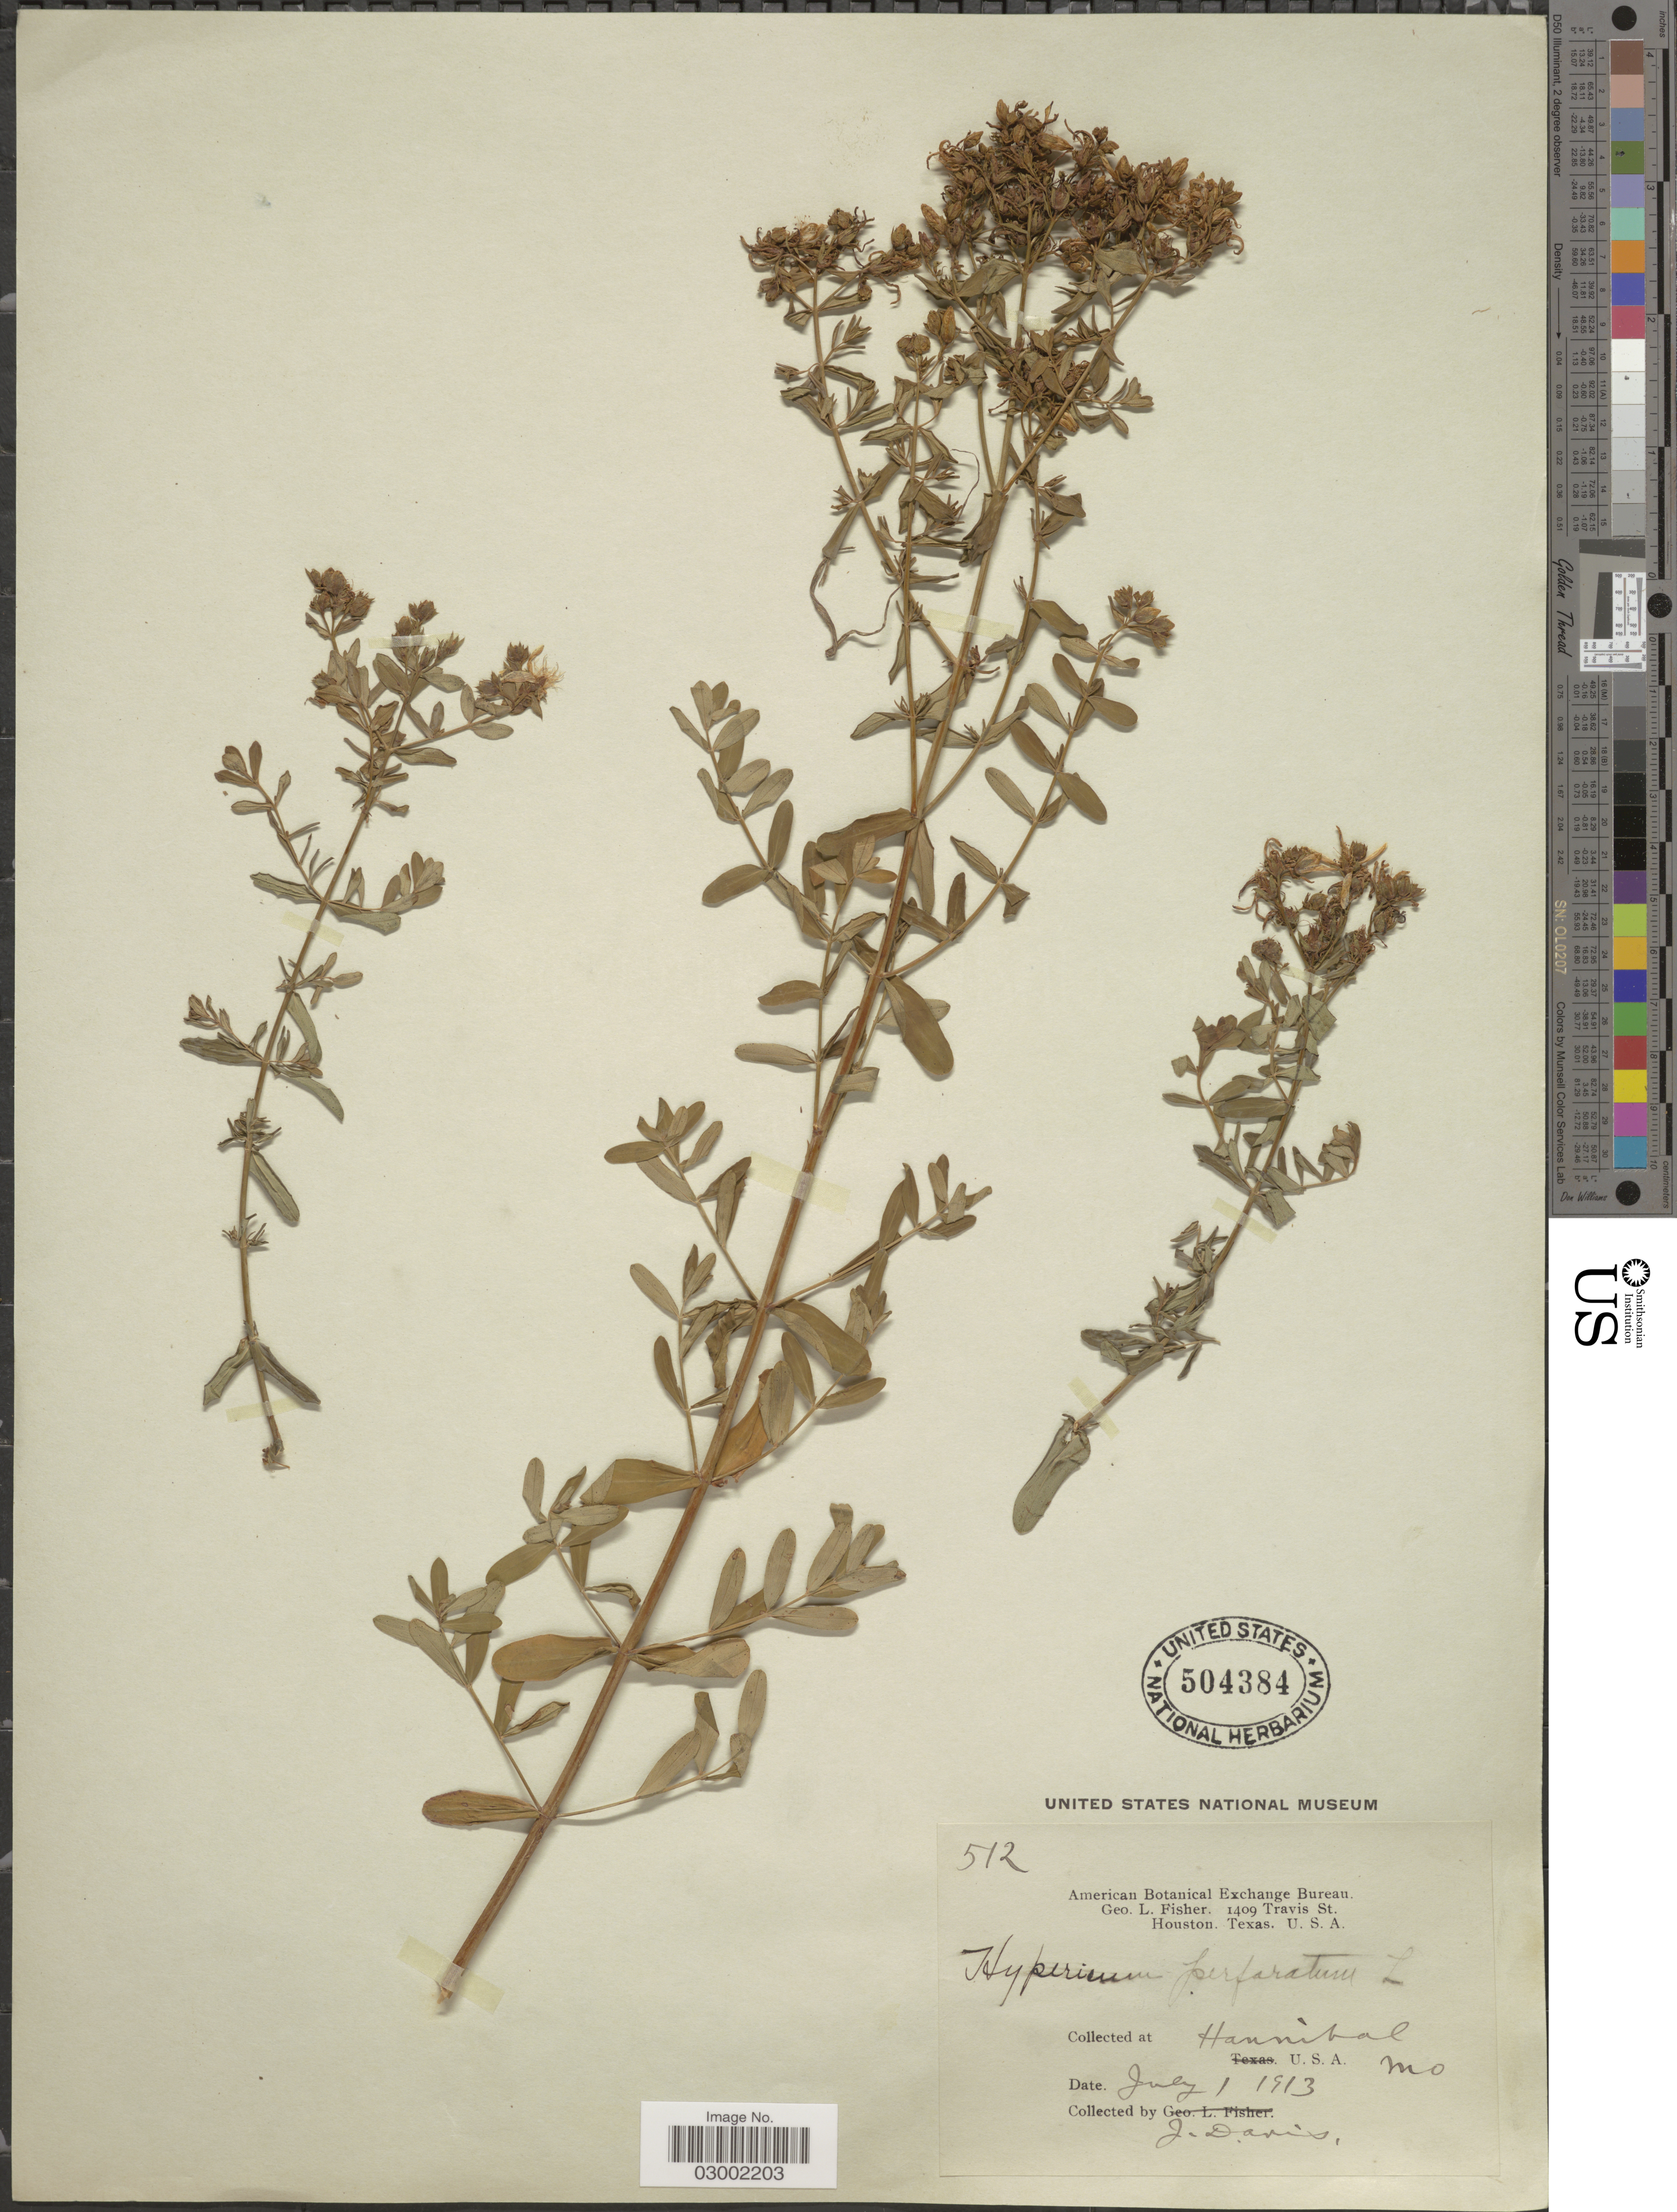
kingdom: Plantae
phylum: Tracheophyta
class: Magnoliopsida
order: Malpighiales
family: Hypericaceae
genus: Hypericum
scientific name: Hypericum perforatum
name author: L.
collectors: J. Davis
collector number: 512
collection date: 1913-07-01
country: United States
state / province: Missouri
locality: Hannibal, Mo.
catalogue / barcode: US 504384